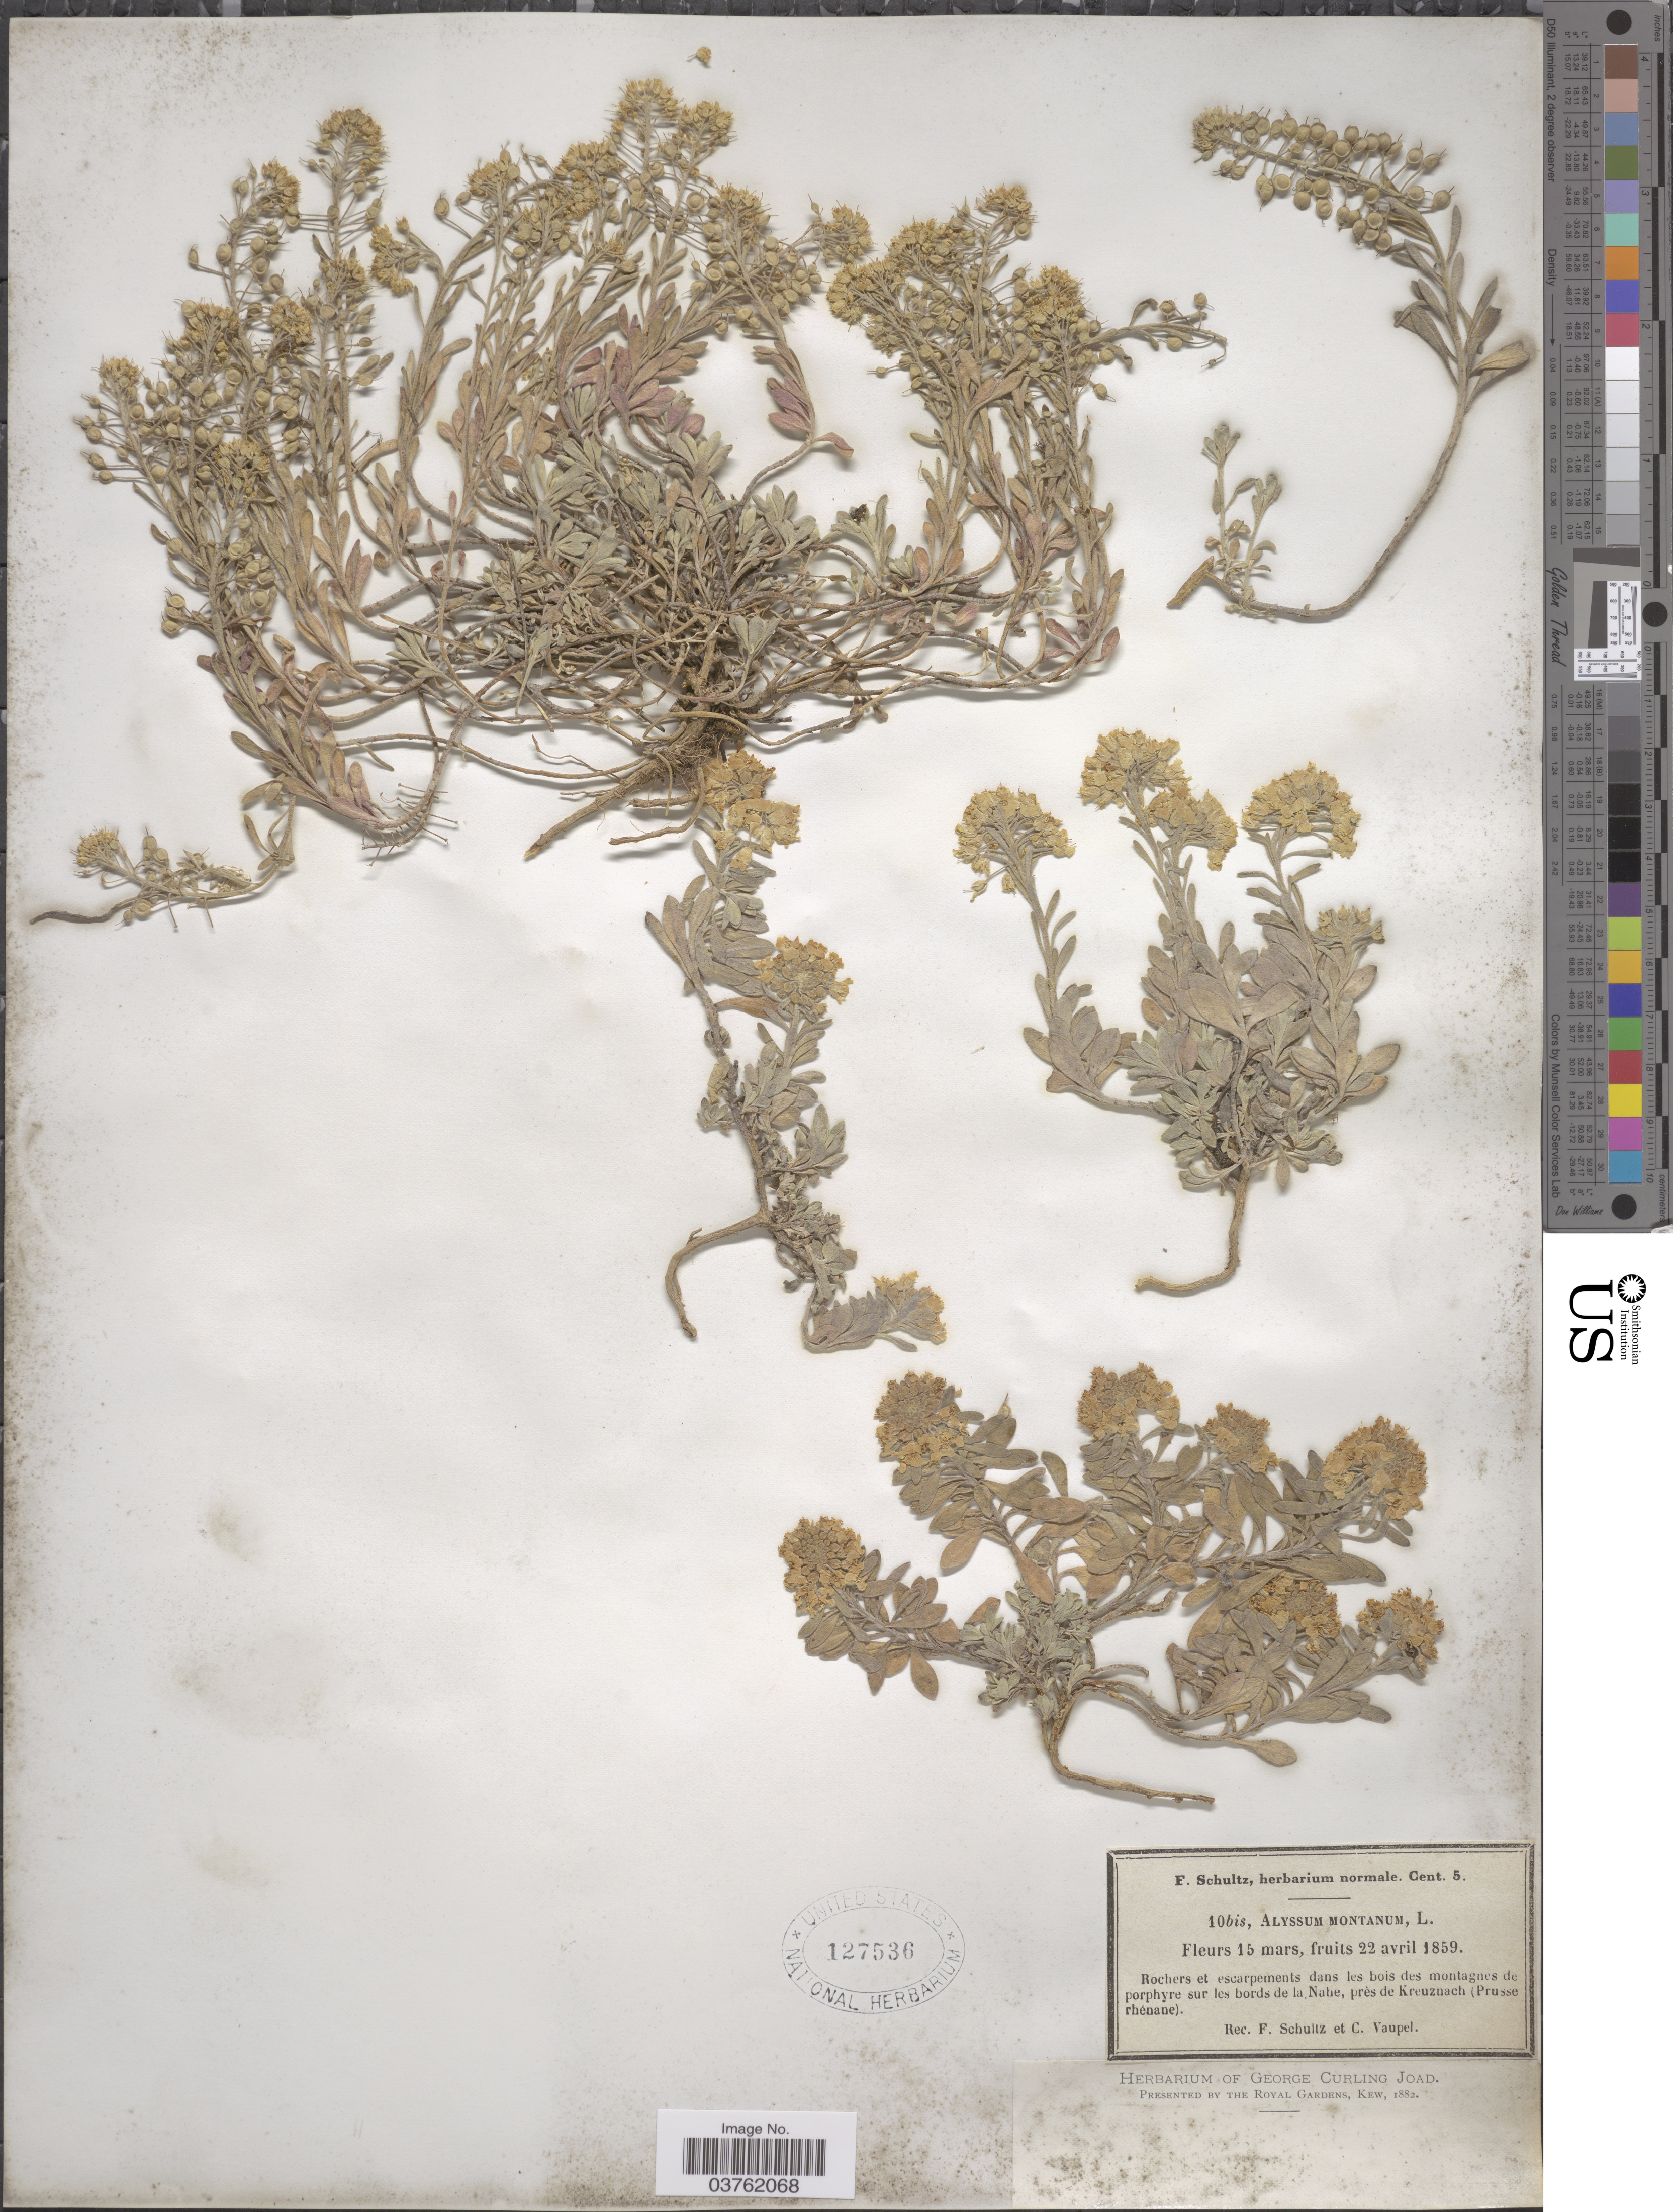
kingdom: Plantae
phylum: Tracheophyta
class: Magnoliopsida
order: Brassicales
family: Brassicaceae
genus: Alyssum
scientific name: Alyssum montanum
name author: L.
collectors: F. Schultz & F. Vaupel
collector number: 10 bis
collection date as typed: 15 Mar 1859 (flowering) and 22 Apr 1859 (fruiting)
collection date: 1859-03-15,1859-04-22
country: Germany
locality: Rochers at escarpements dans les bois des montagnes de porphyre sur les bords de la Nahe, près de Kreuznach (Prusse rhénane).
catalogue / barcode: US 127536